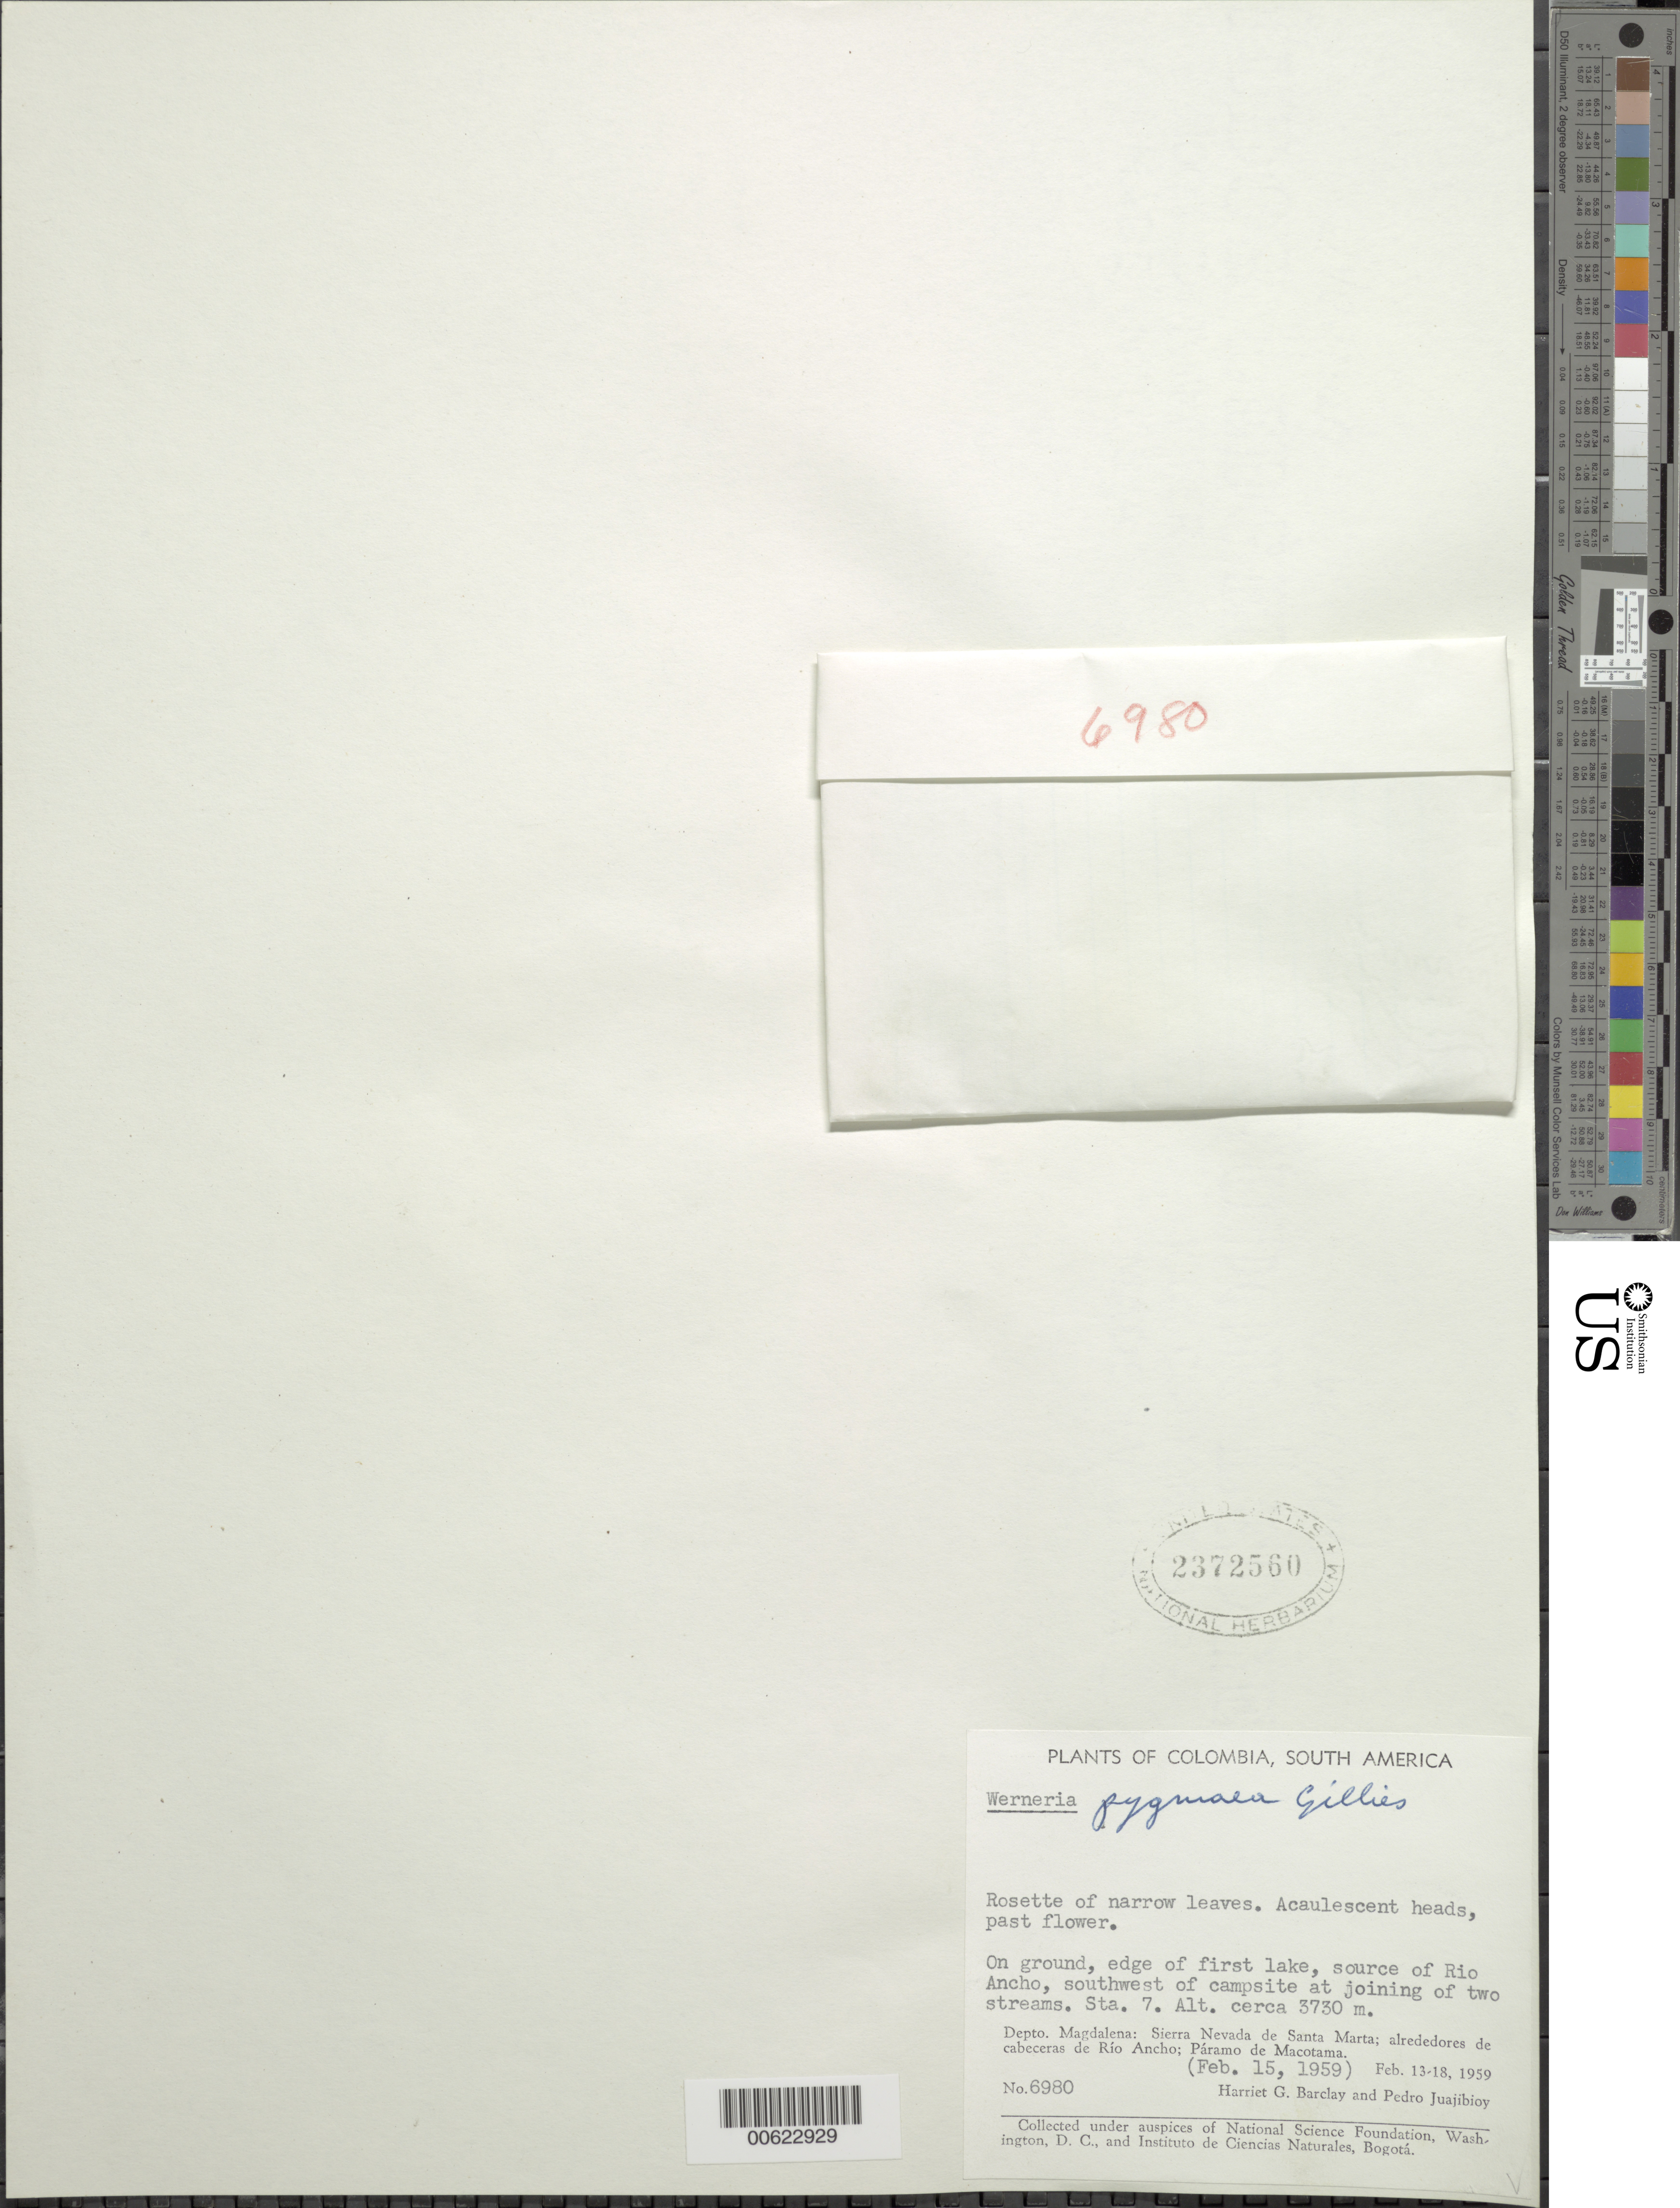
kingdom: Plantae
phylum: Tracheophyta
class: Magnoliopsida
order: Asterales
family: Asteraceae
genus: Werneria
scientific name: Werneria pygmaea complex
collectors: H. G. Barclay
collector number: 6980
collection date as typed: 15-Feb-59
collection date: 1959-02-15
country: Colombia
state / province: Magdalena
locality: Sierra Nevada de Santa Marta, alrededores de cabeceras de Rio Ancho, Paramo de Macotama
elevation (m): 3730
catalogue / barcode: US 2372560